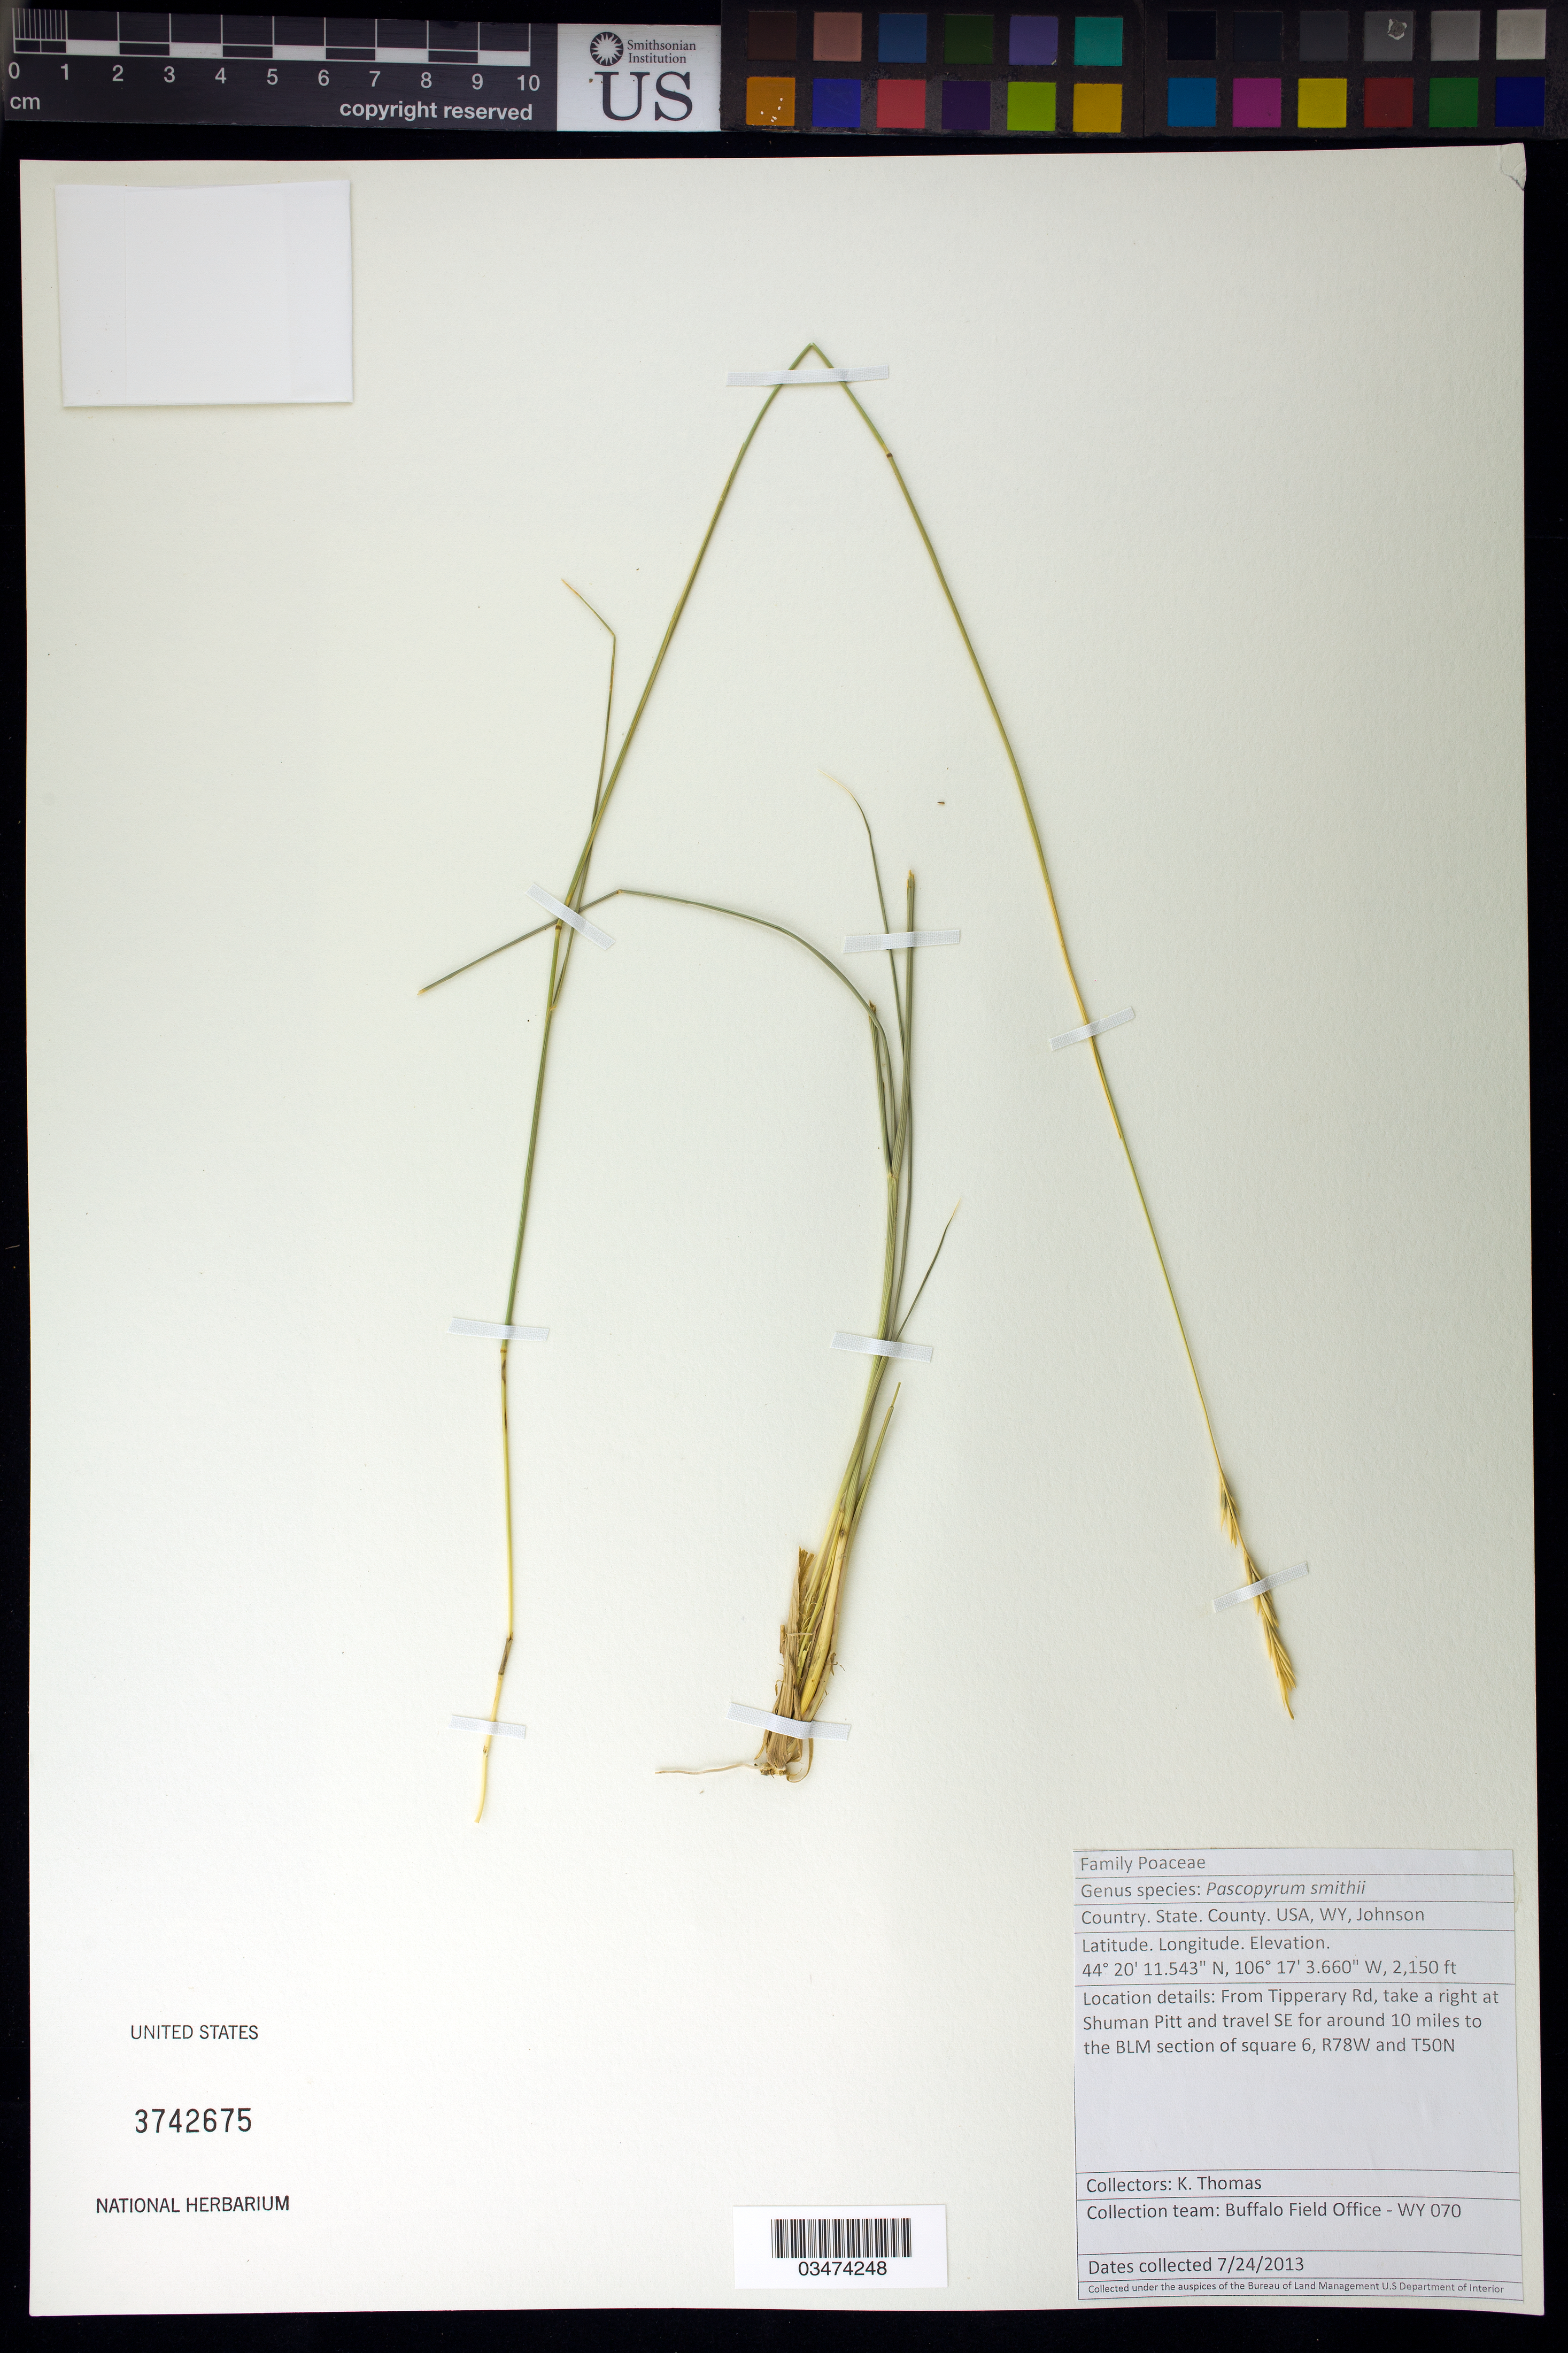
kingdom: Plantae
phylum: Tracheophyta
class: Liliopsida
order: Poales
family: Poaceae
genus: Pascopyrum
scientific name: Pascopyrum smithii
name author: (Rydb.) Barkworth & Dewey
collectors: K. Thomas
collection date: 2013-07-24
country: United States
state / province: Wyoming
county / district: Johnson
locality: From Tipperary Rd take a right at Shuman Pitt and travel SE for 10 miles to the BLM section of square 6, R78W and T50N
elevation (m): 655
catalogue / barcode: US 3742675